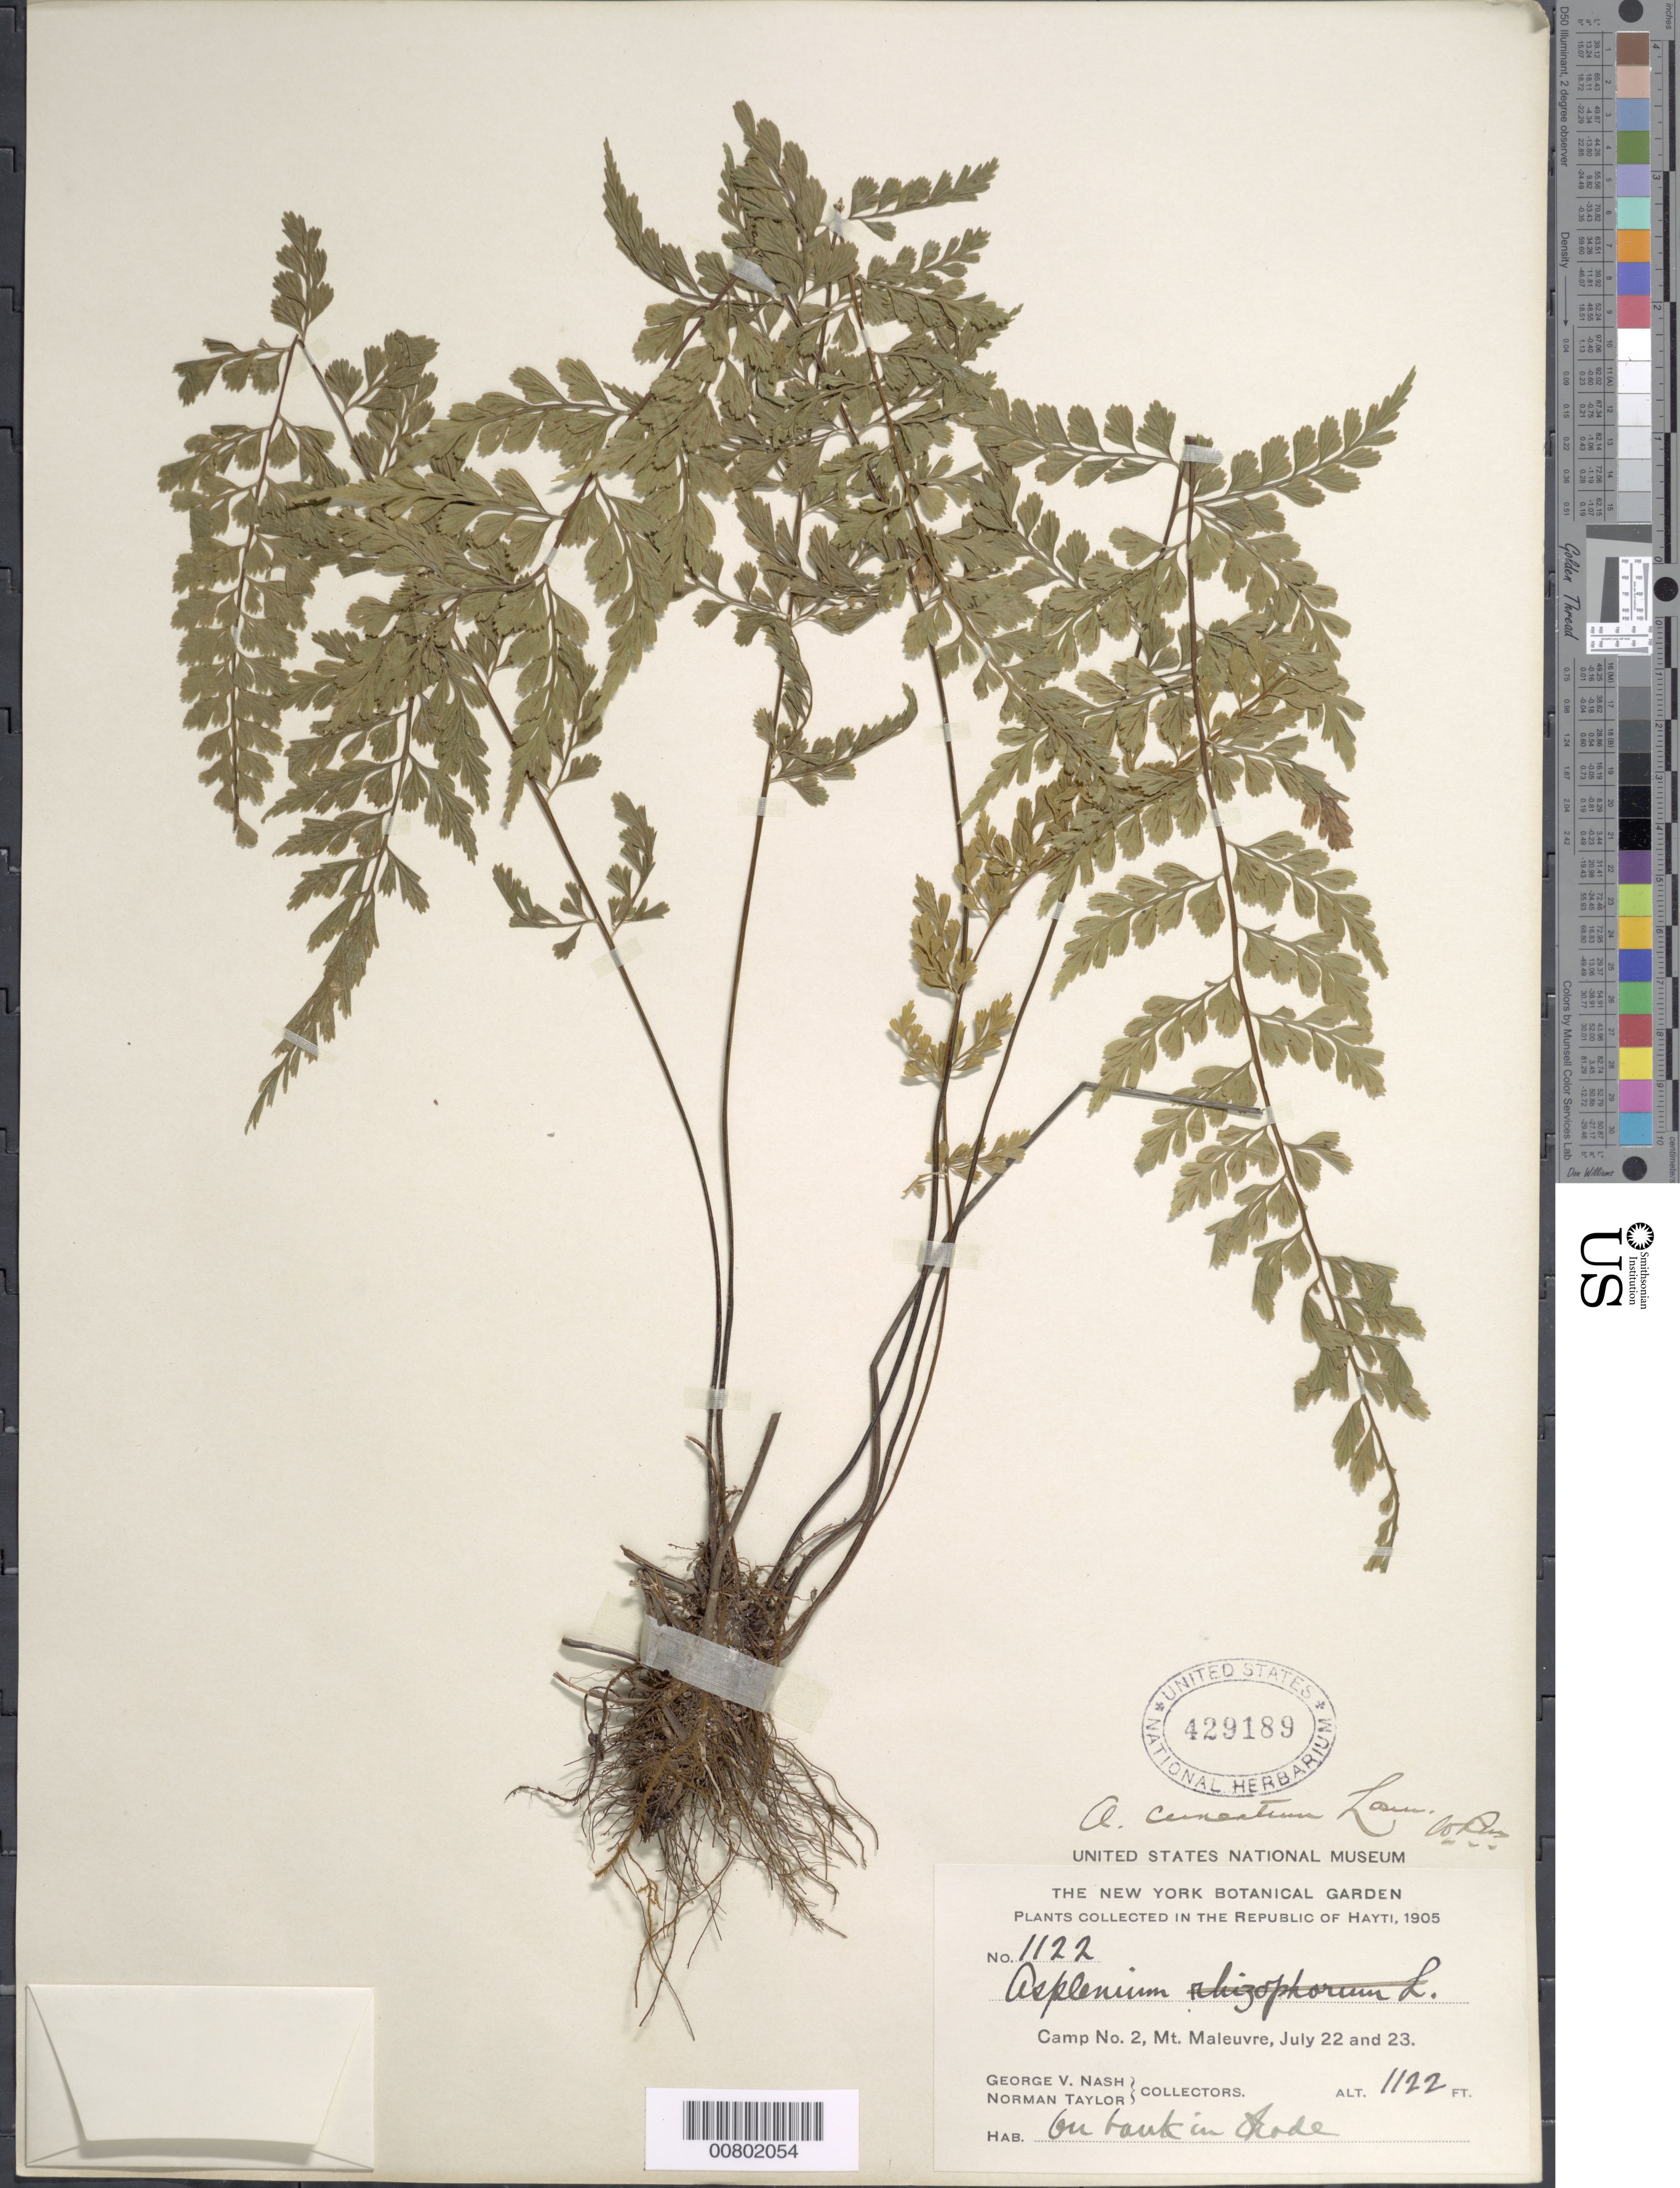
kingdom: Plantae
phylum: Tracheophyta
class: Polypodiopsida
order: Polypodiales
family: Aspleniaceae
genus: Asplenium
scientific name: Asplenium cuneatum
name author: Lam.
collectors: G. V. Nash & N. Taylor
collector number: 1122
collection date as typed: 22 Jul 1905 to 23 Jul 1905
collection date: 1905-07-22/1905-07-23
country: Haiti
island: Hispaniola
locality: Camp No. 2, Mt. Maleuvre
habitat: On bank in shade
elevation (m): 342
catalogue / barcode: US 429189